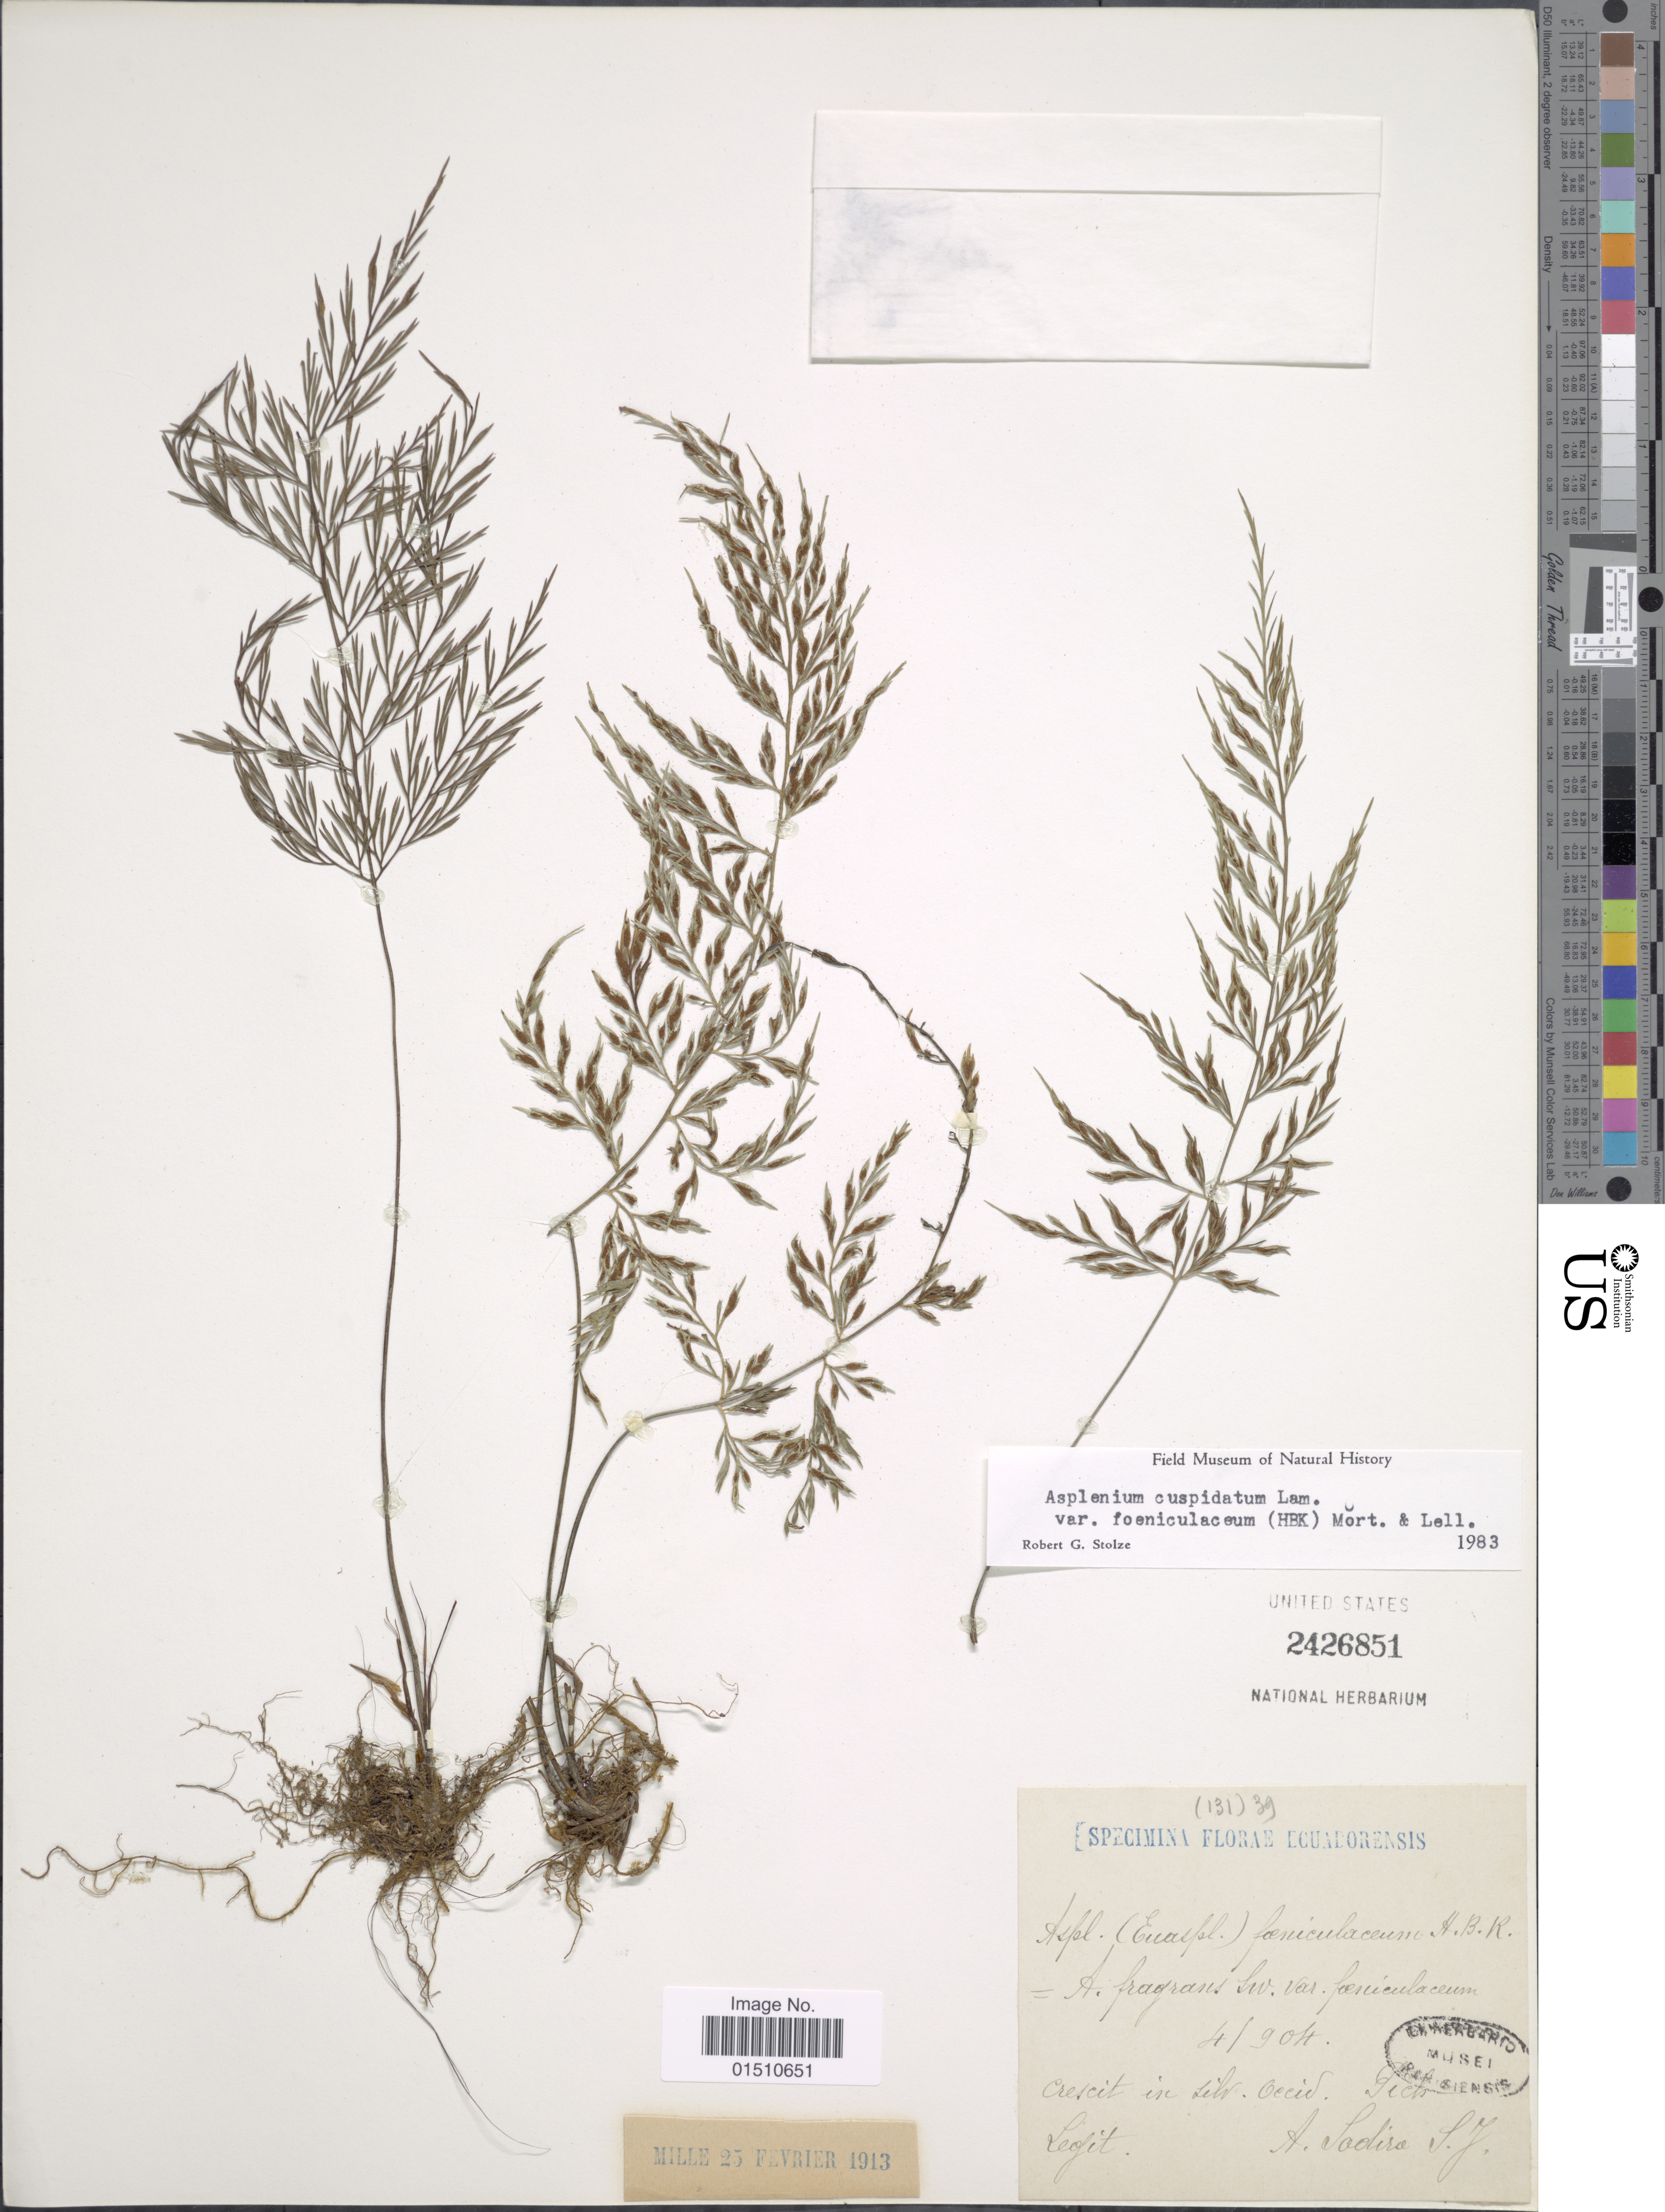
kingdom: Plantae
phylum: Tracheophyta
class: Polypodiopsida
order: Polypodiales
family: Aspleniaceae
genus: Asplenium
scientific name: Asplenium cuspidatum var. foeniculaceum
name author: (Kunth) C.V. Morton & Lellinger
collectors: A. Sodiro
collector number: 131/39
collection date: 1904-04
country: Ecuador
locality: Ecuadorensis.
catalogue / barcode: US 2426851